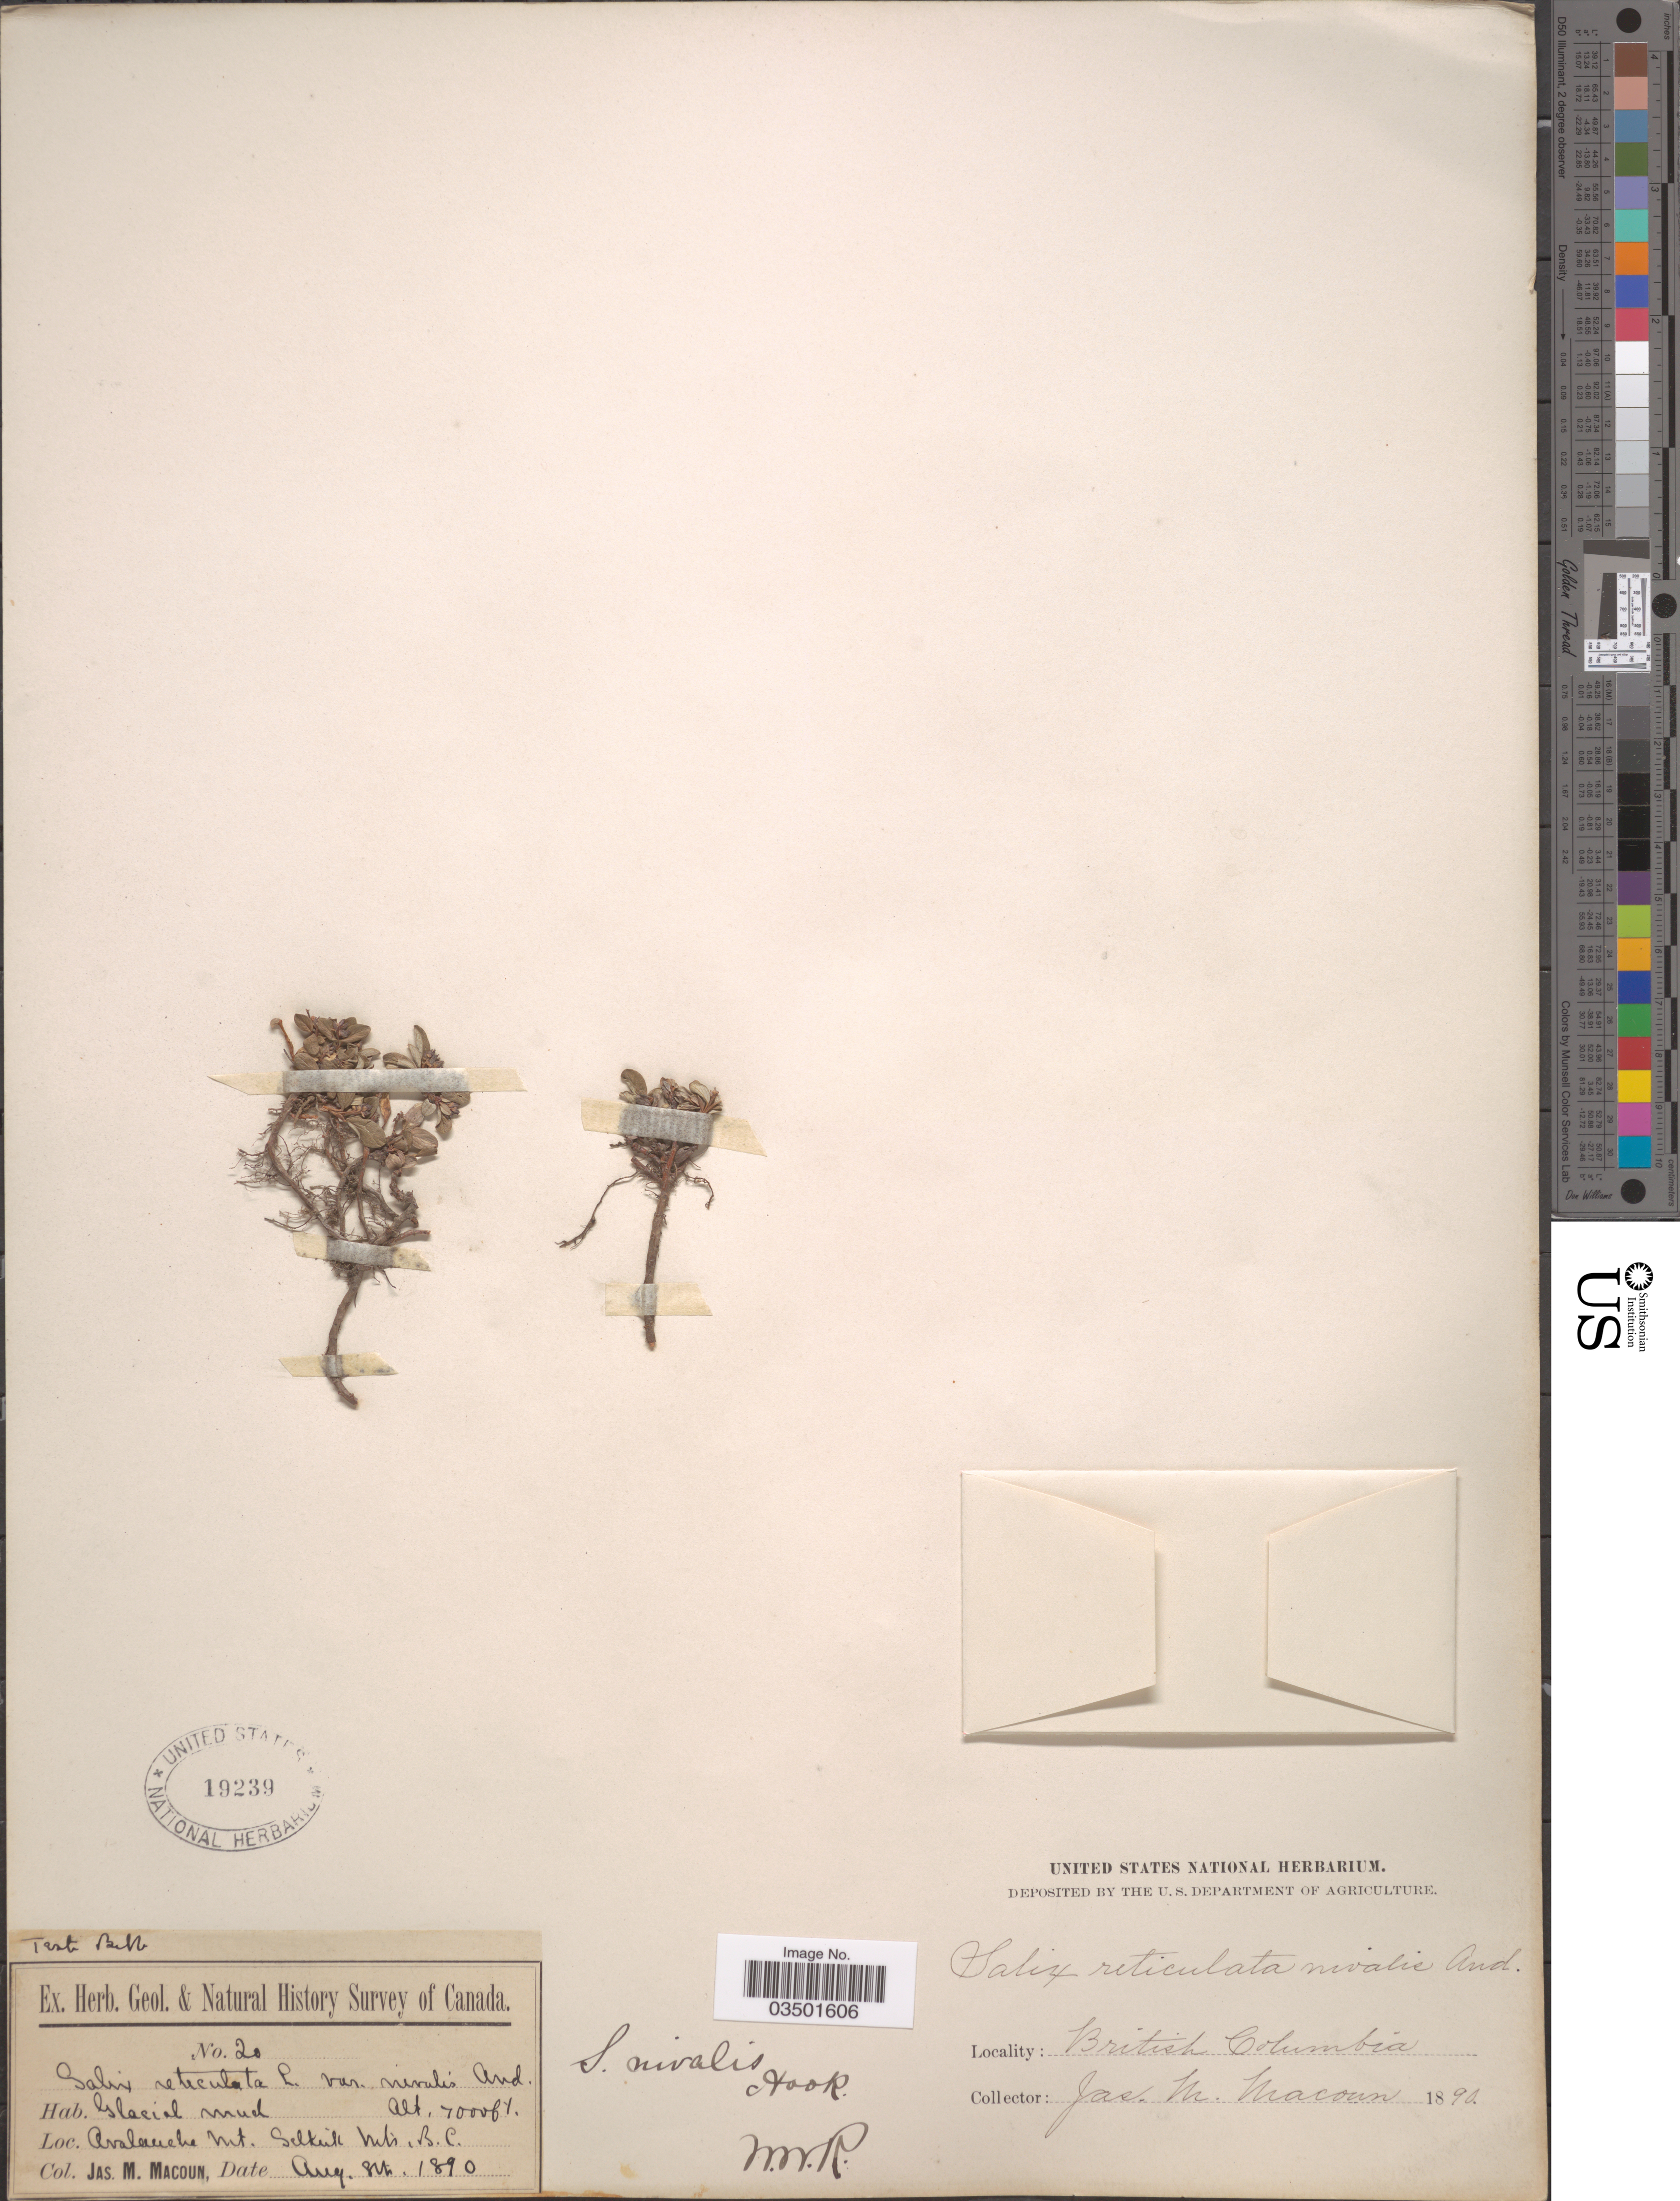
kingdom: Plantae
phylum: Tracheophyta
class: Magnoliopsida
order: Malpighiales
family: Salicaceae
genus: Salix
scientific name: Salix nivalis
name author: Hook.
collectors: J. M. Macoun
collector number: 20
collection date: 1890-08-08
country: Canada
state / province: British Columbia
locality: Avalanche Mt. Selkirk Mts.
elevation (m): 2134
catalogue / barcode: US 19239